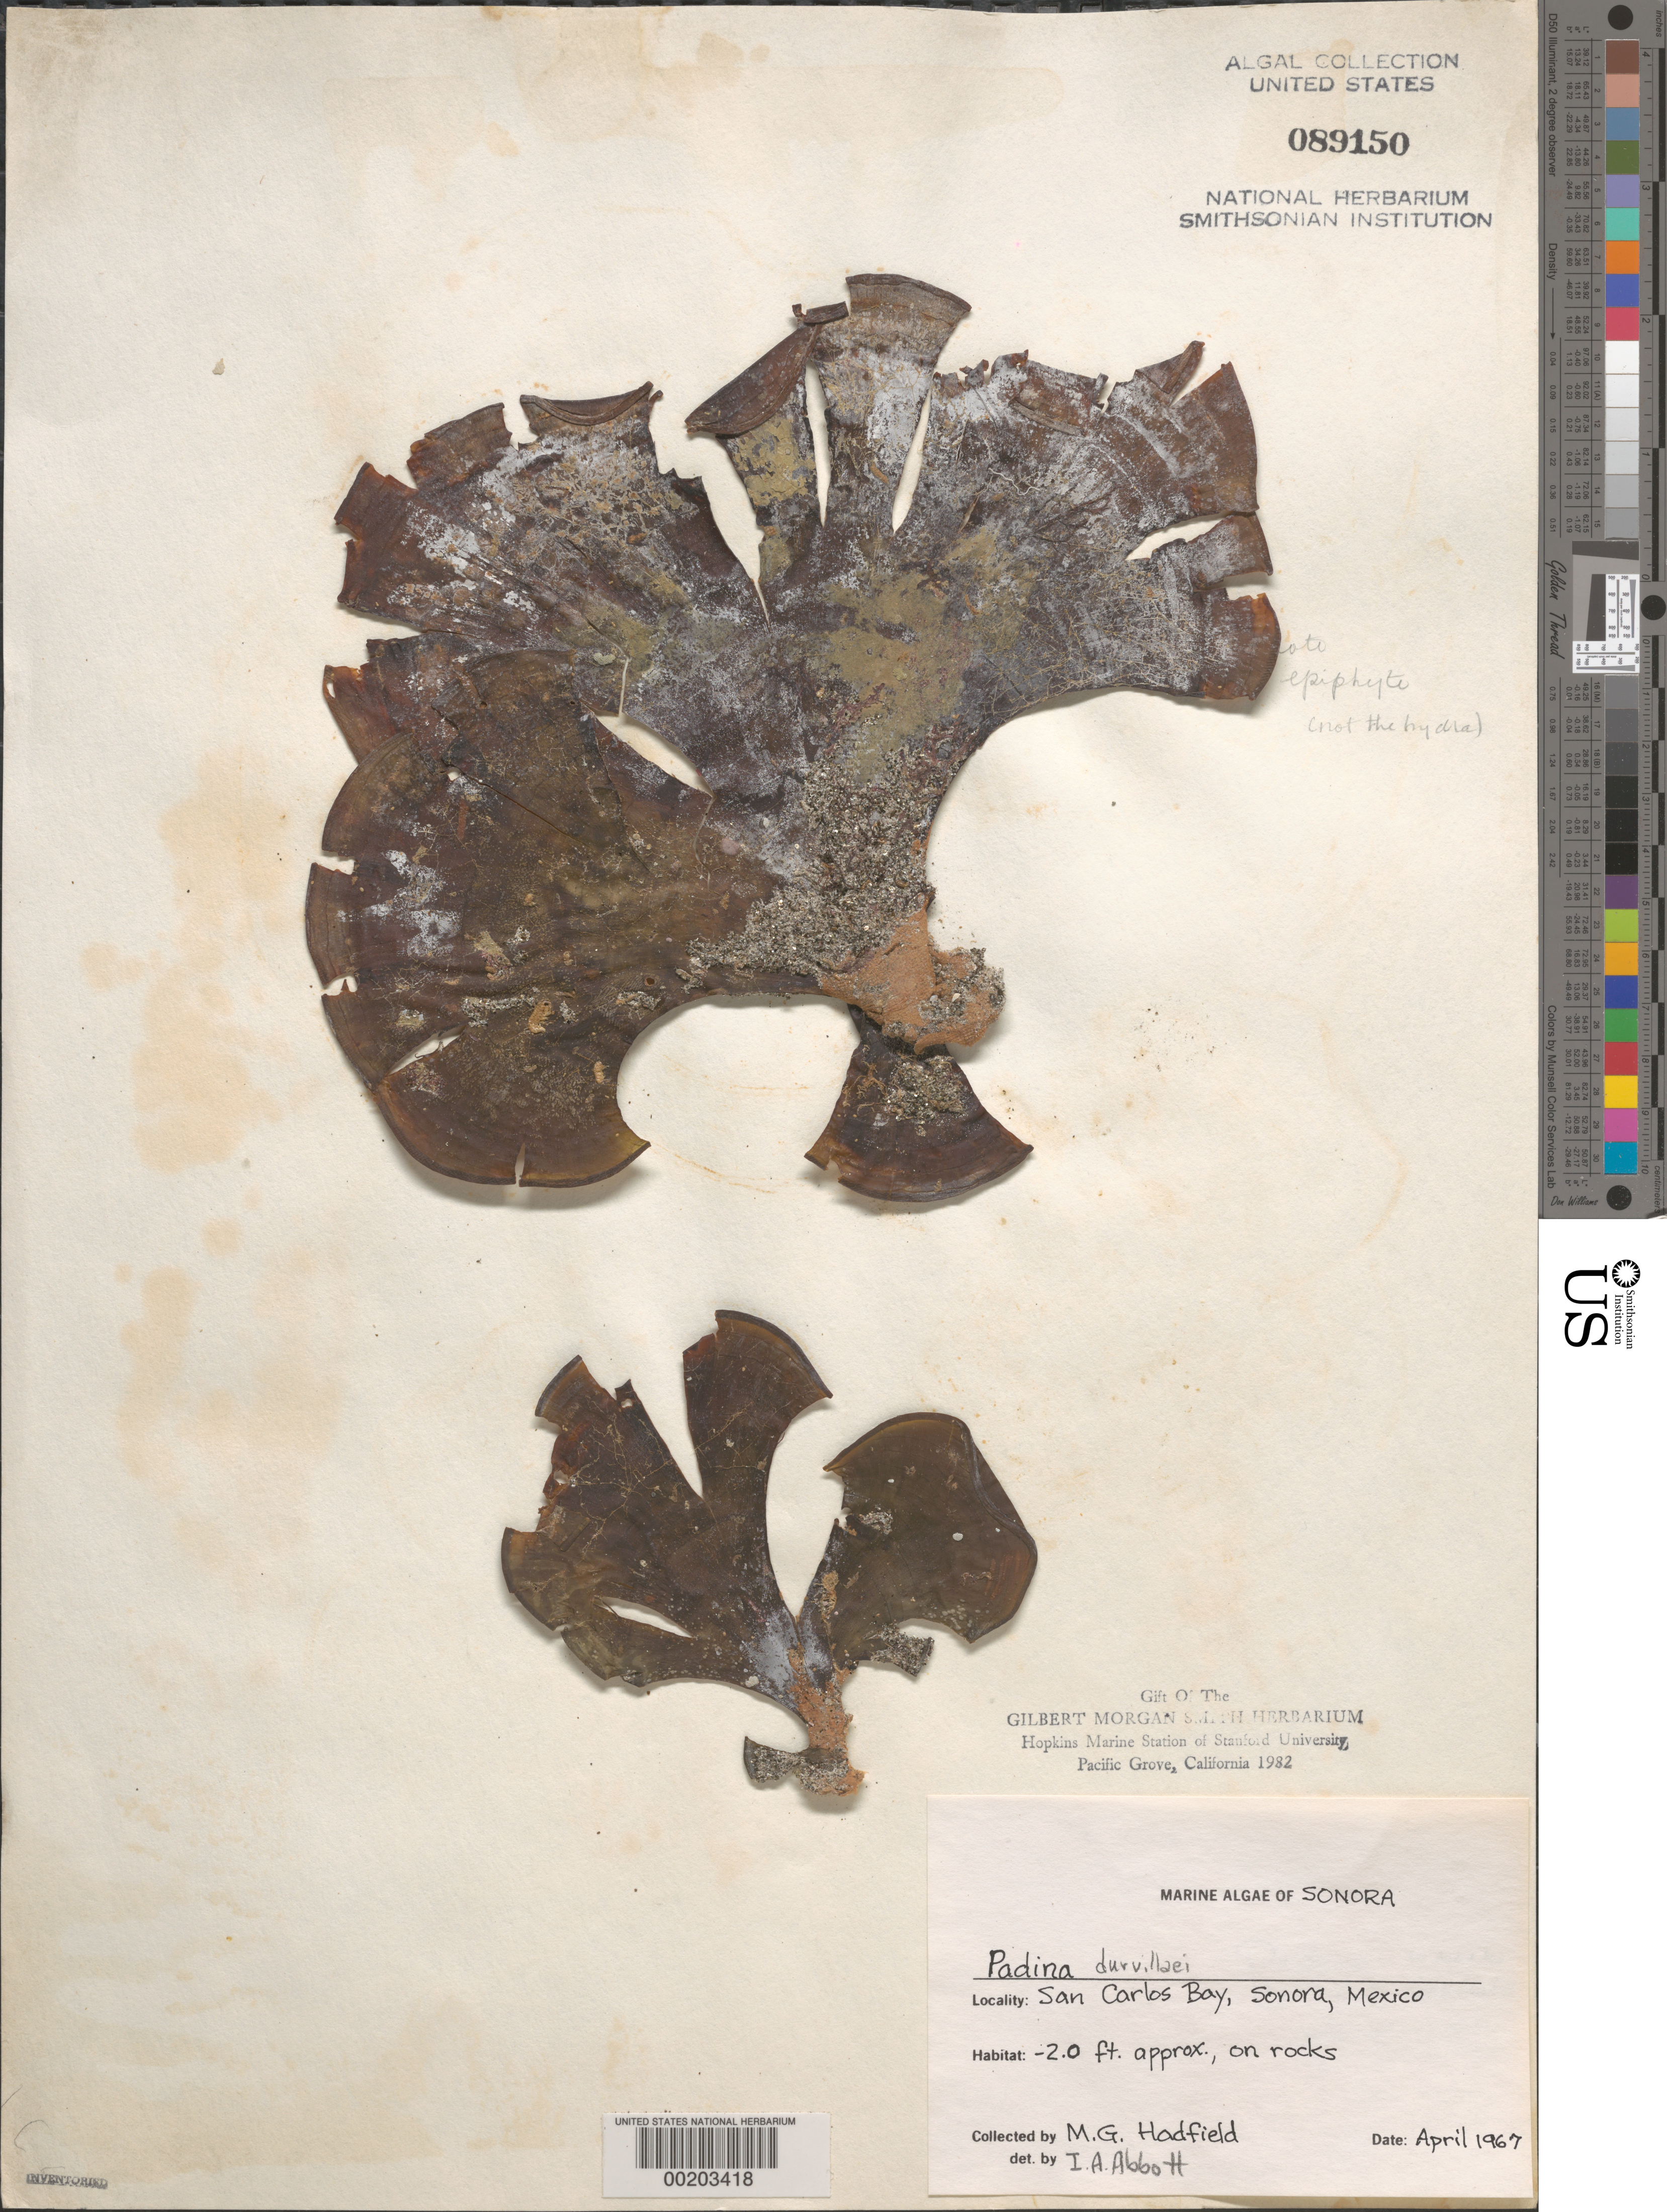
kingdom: Chromista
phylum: Ochrophyta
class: Phaeophyceae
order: Dictyotales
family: Dictyotaceae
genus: Padina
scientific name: Padina durvillaei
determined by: Abbott, Isabella A.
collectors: M. Hadfield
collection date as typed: Apr 1967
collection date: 1967-04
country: Mexico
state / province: Sonora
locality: Bahia San Carlos (San Carlos Bay)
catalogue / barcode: US 89150